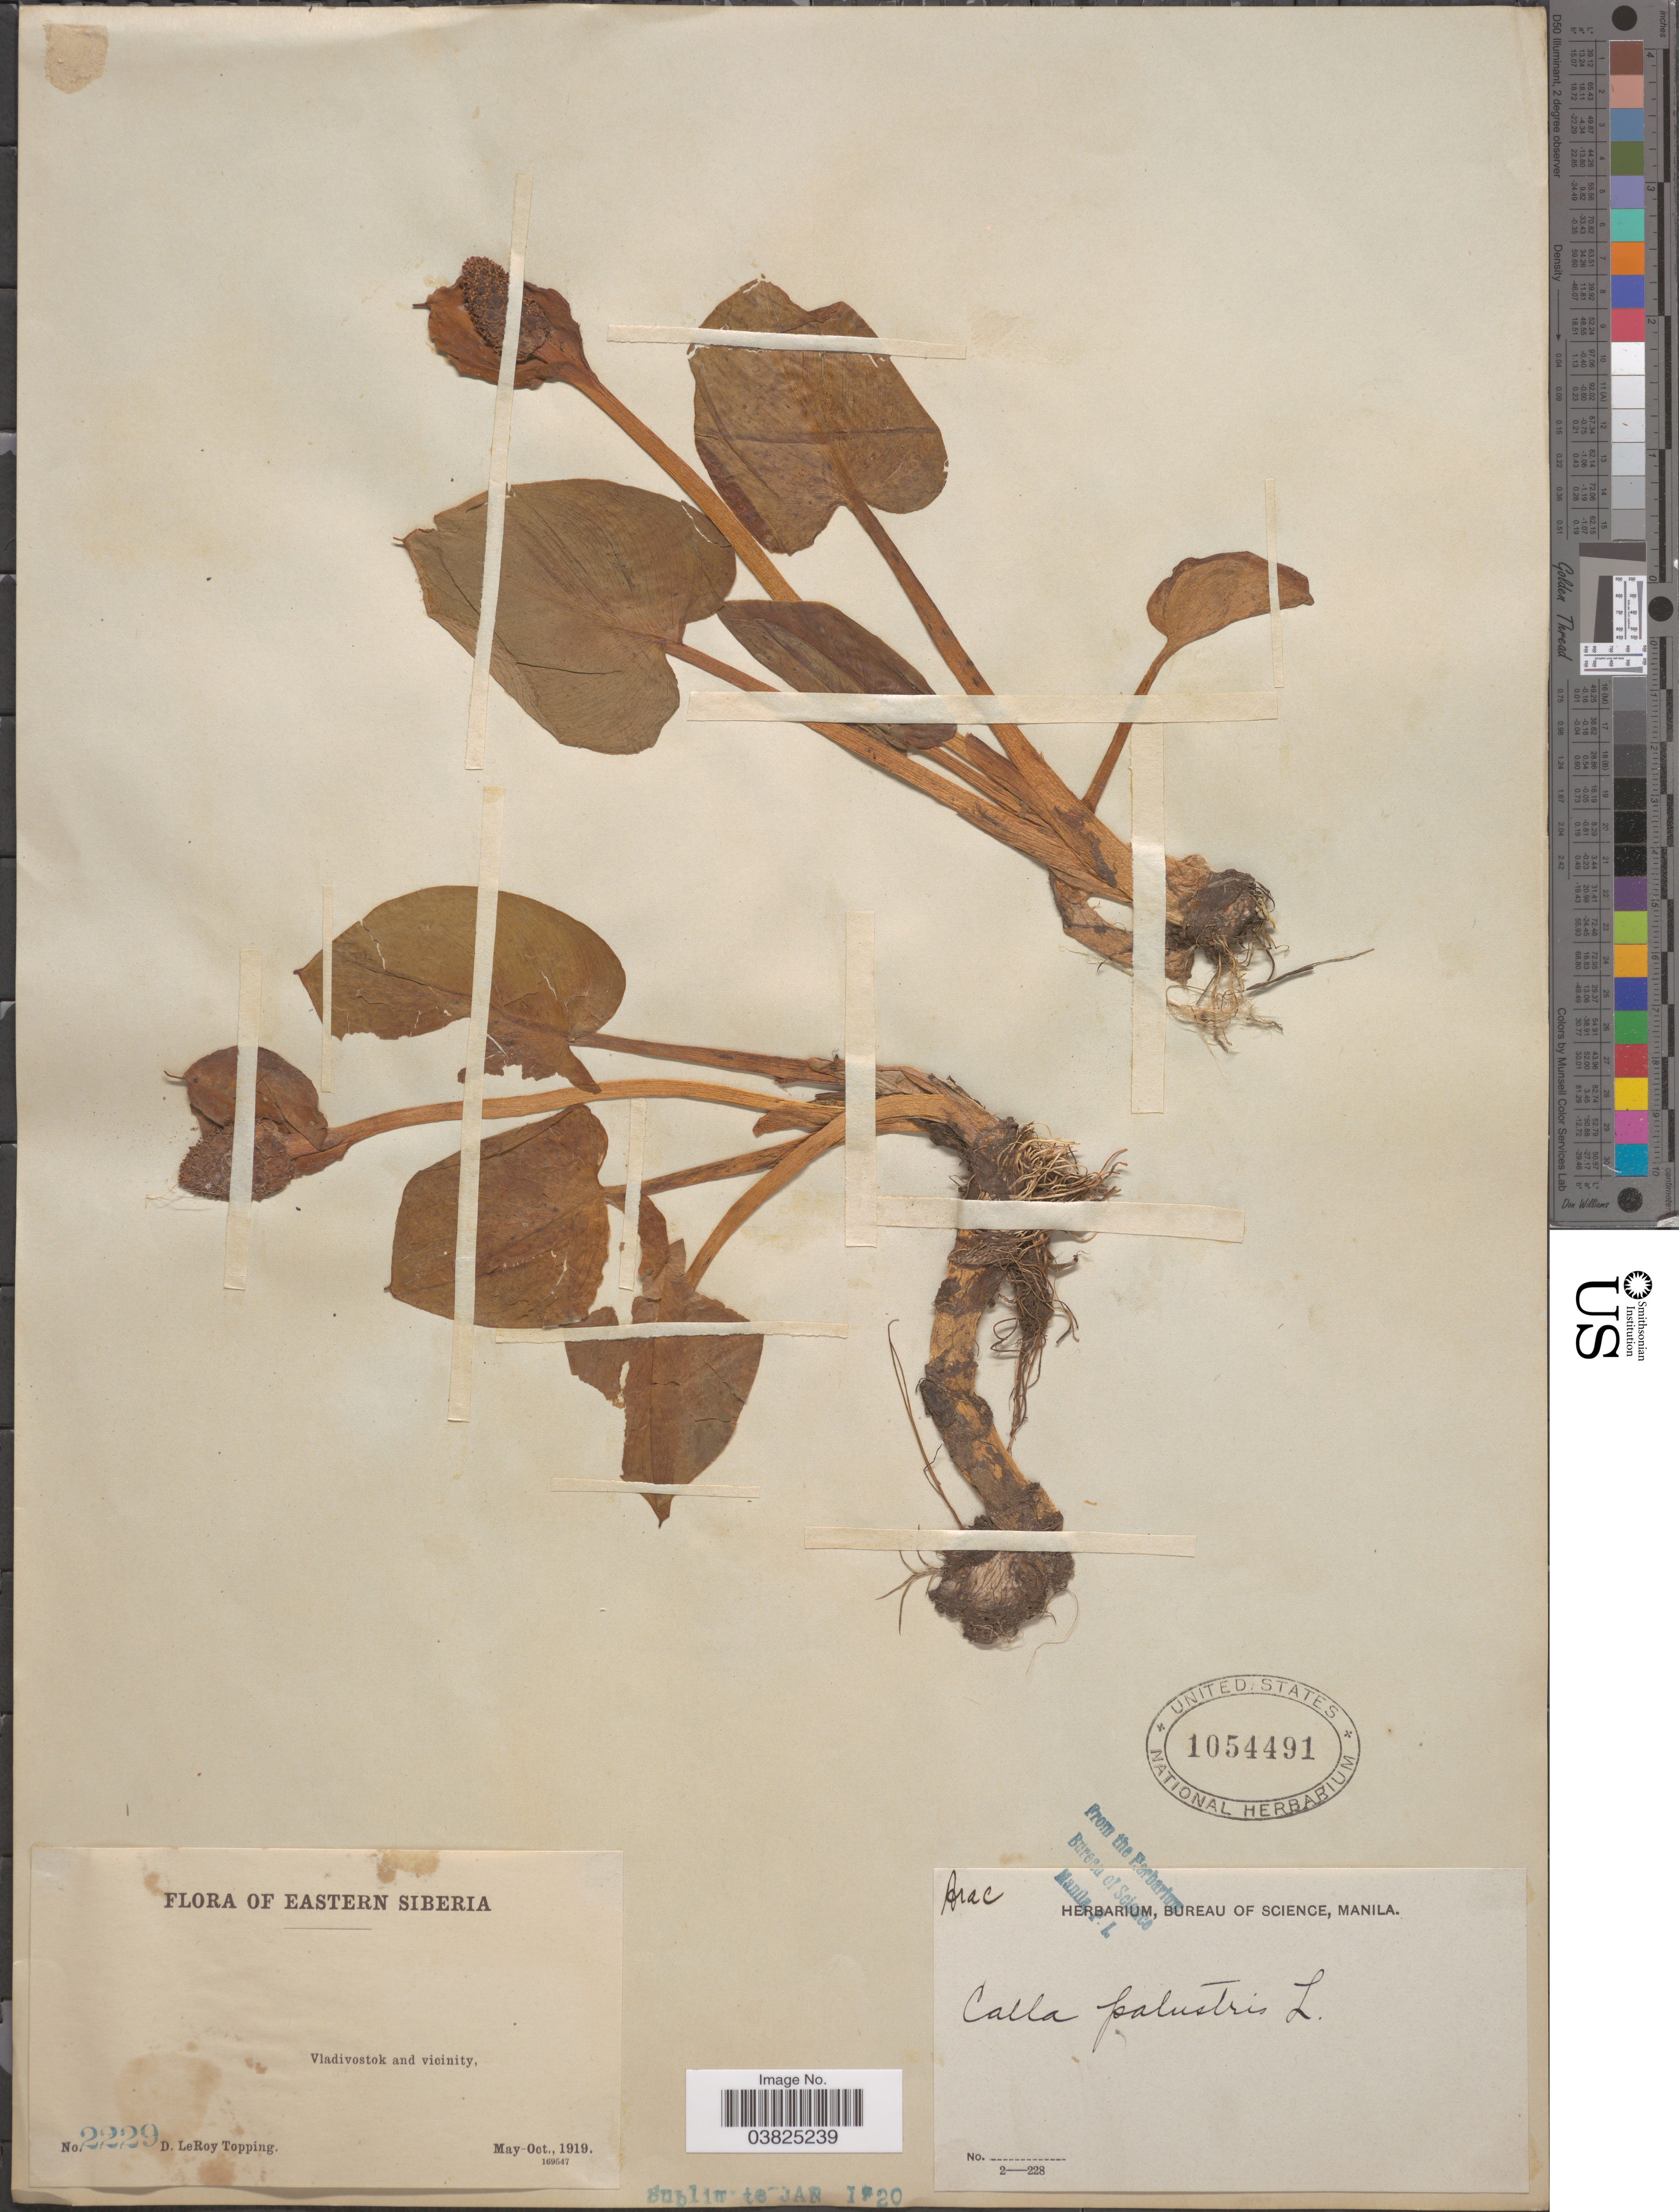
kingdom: Plantae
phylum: Tracheophyta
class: Liliopsida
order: Alismatales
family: Araceae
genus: Calla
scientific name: Calla palustris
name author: L.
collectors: D. L. Topping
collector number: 2229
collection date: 1919-05/1919-10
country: Russian Federation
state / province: Primorsky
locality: Eastern Siberia. Vladivostok and vicinity.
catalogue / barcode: US 1054491